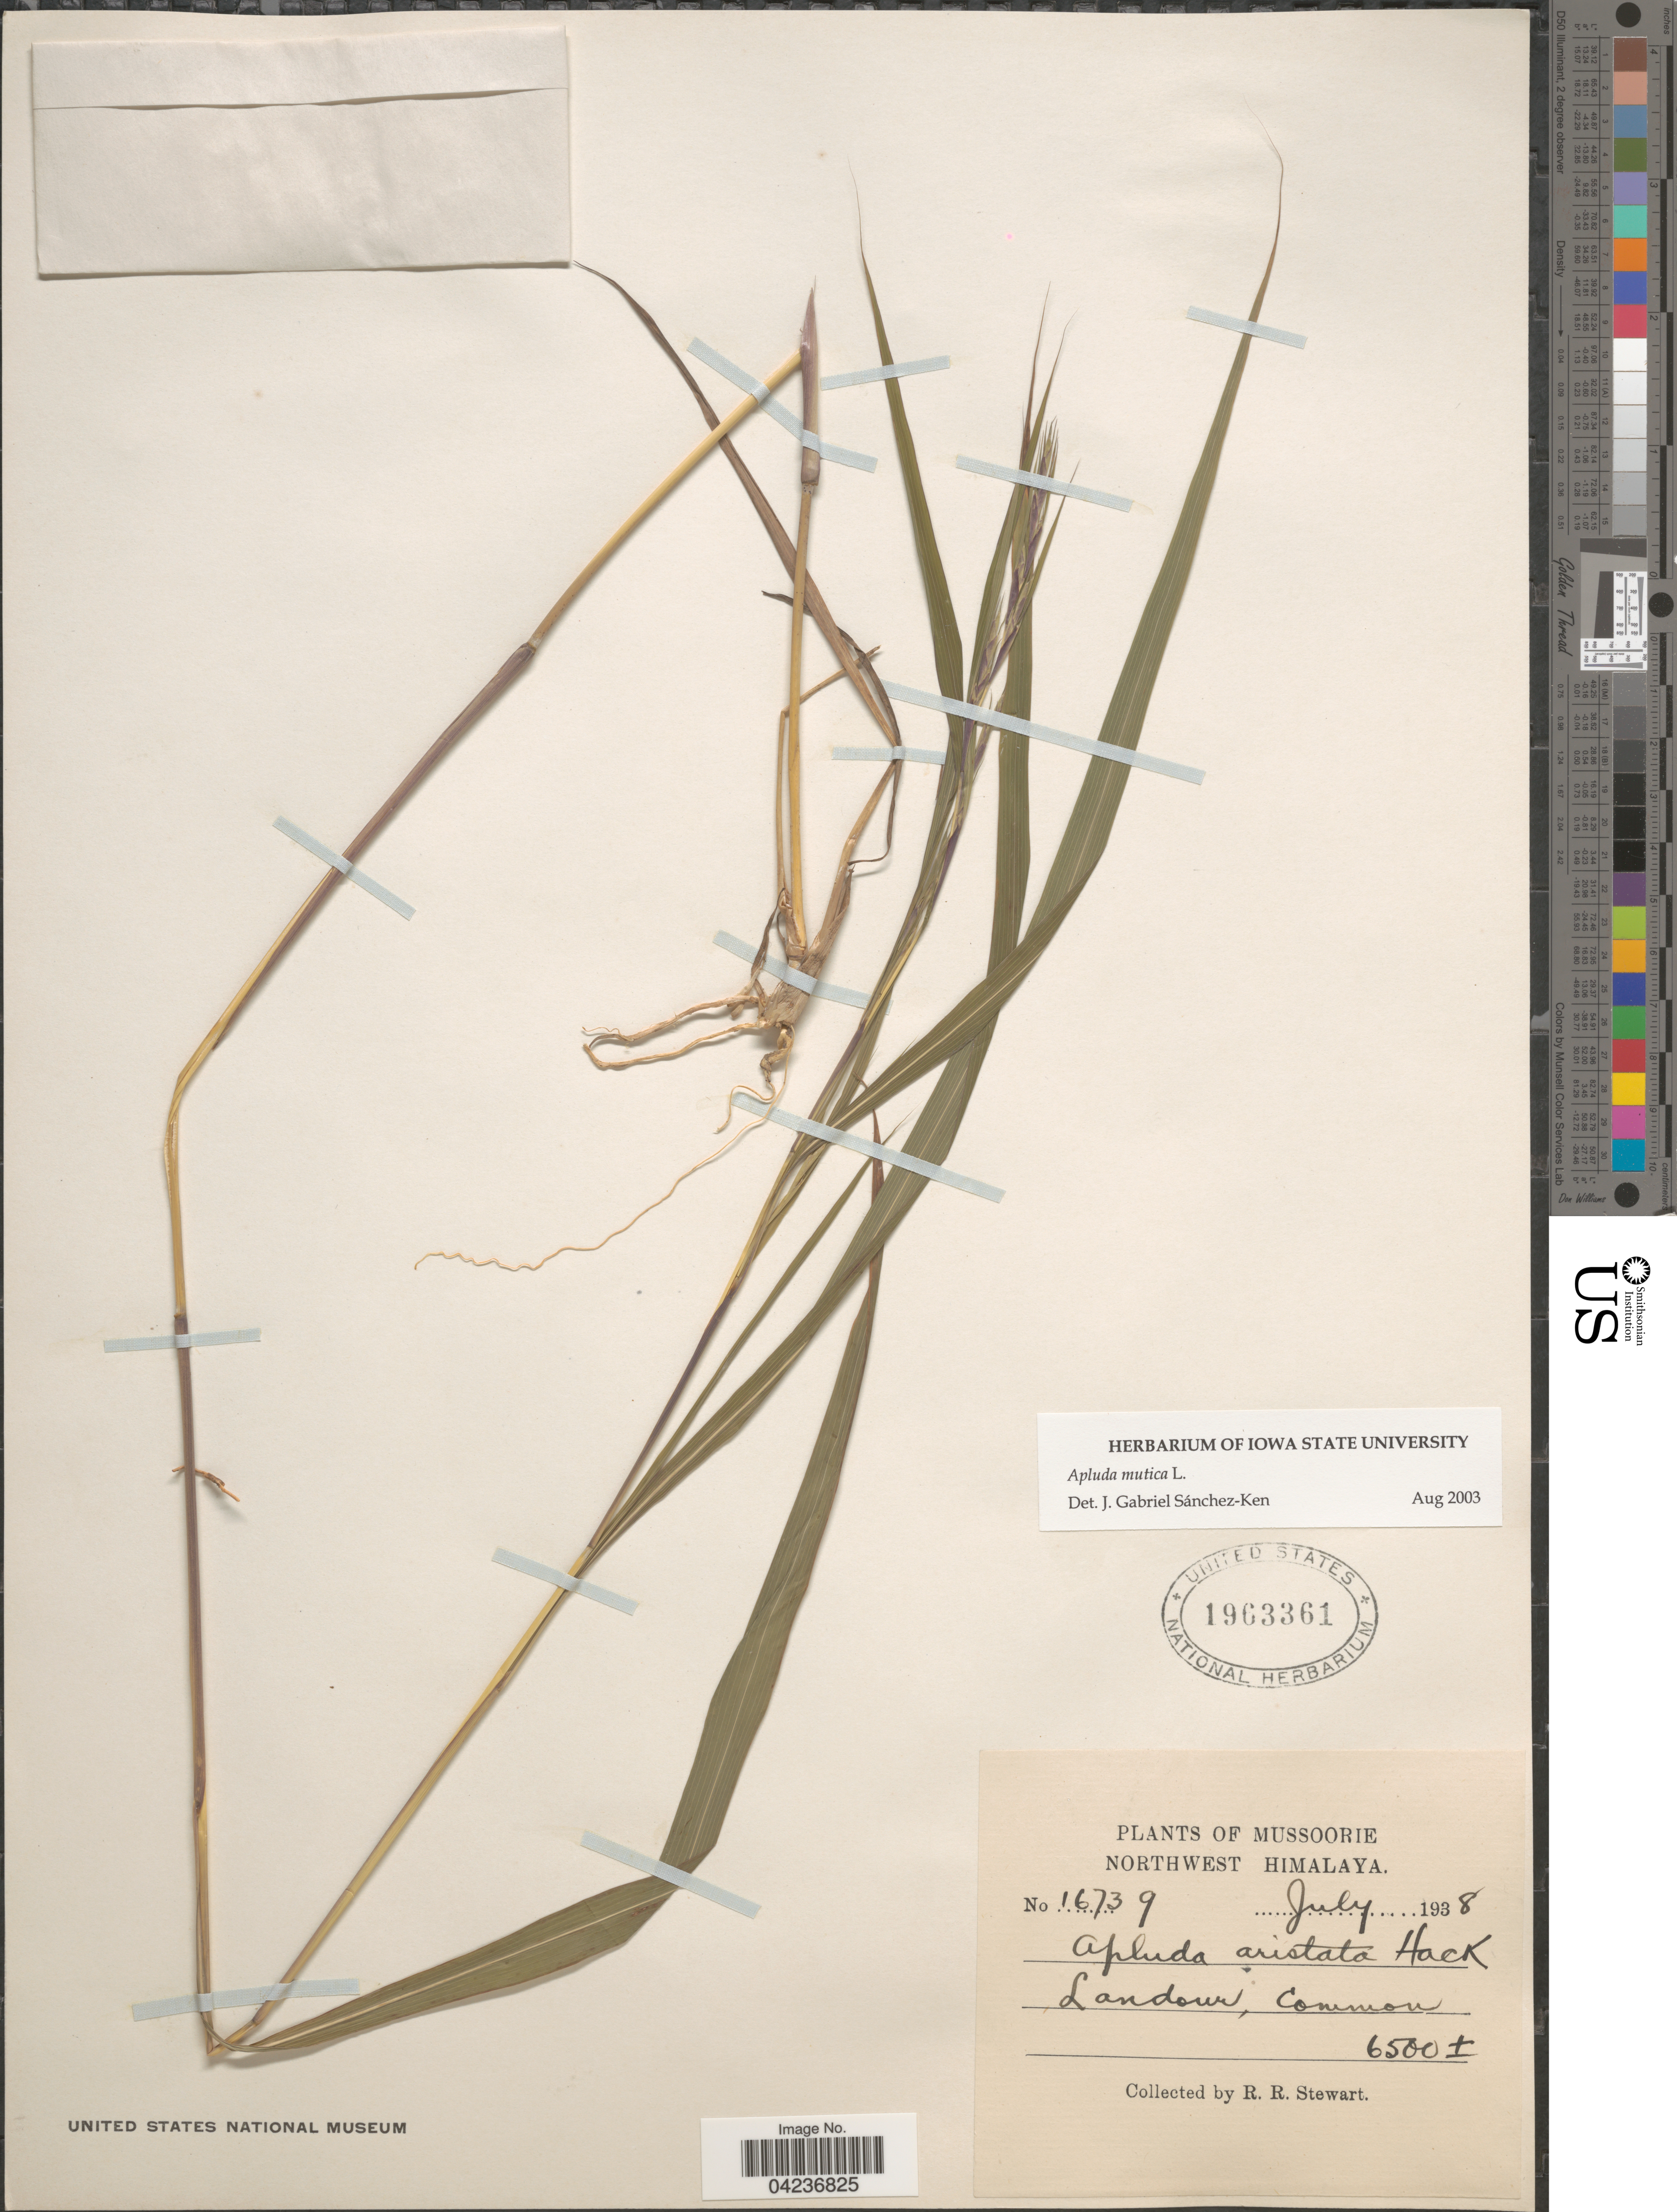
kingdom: Plantae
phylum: Tracheophyta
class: Liliopsida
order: Poales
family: Poaceae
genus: Apluda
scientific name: Apluda mutica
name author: L.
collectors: R. Stewart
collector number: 16739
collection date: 1938-07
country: India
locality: Mussoorie. Northwest Himalaya. Landour.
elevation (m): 1981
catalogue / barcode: US 1963361